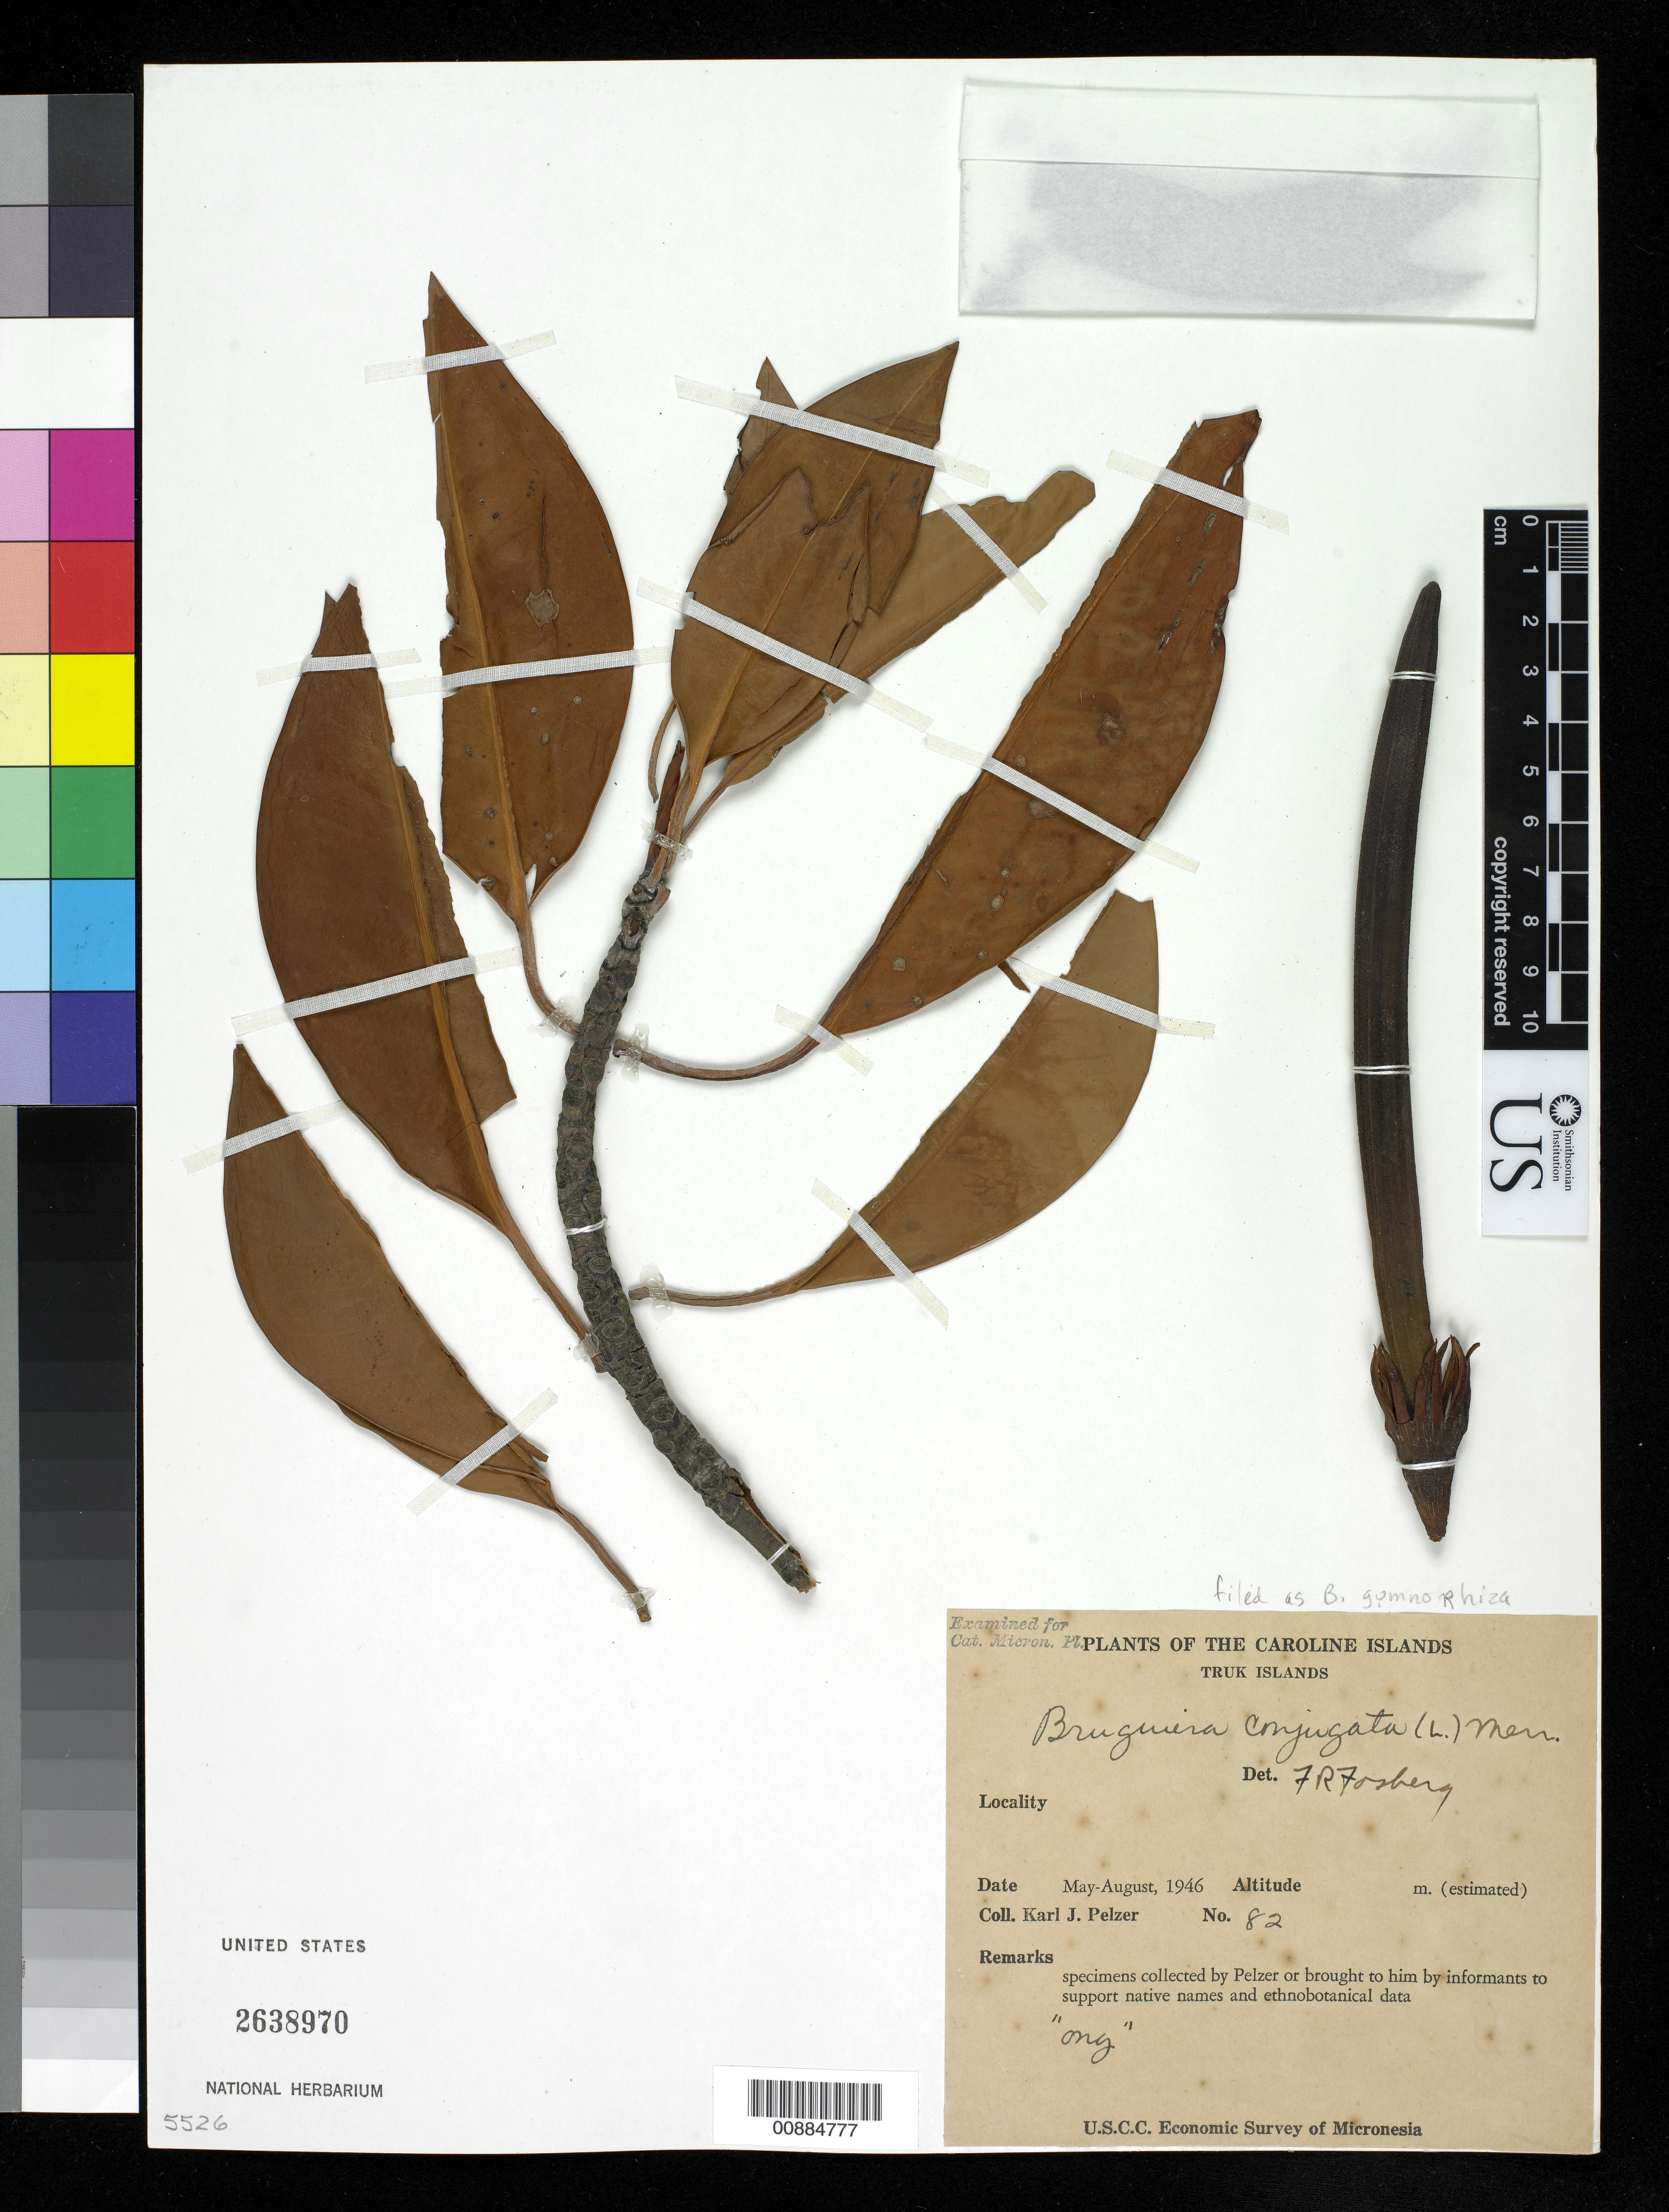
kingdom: Plantae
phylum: Tracheophyta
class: Magnoliopsida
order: Malpighiales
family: Rhizophoraceae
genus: Bruguiera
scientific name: Bruguiera gymnorhiza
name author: (L.) Savigny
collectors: K. J. Pelzer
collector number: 82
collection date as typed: May 1946 to Aug 1946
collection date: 1946-05/1946-08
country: Micronesia, Federated States of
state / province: Truk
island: Truk (Chuuk) Is.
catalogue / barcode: US 2638970